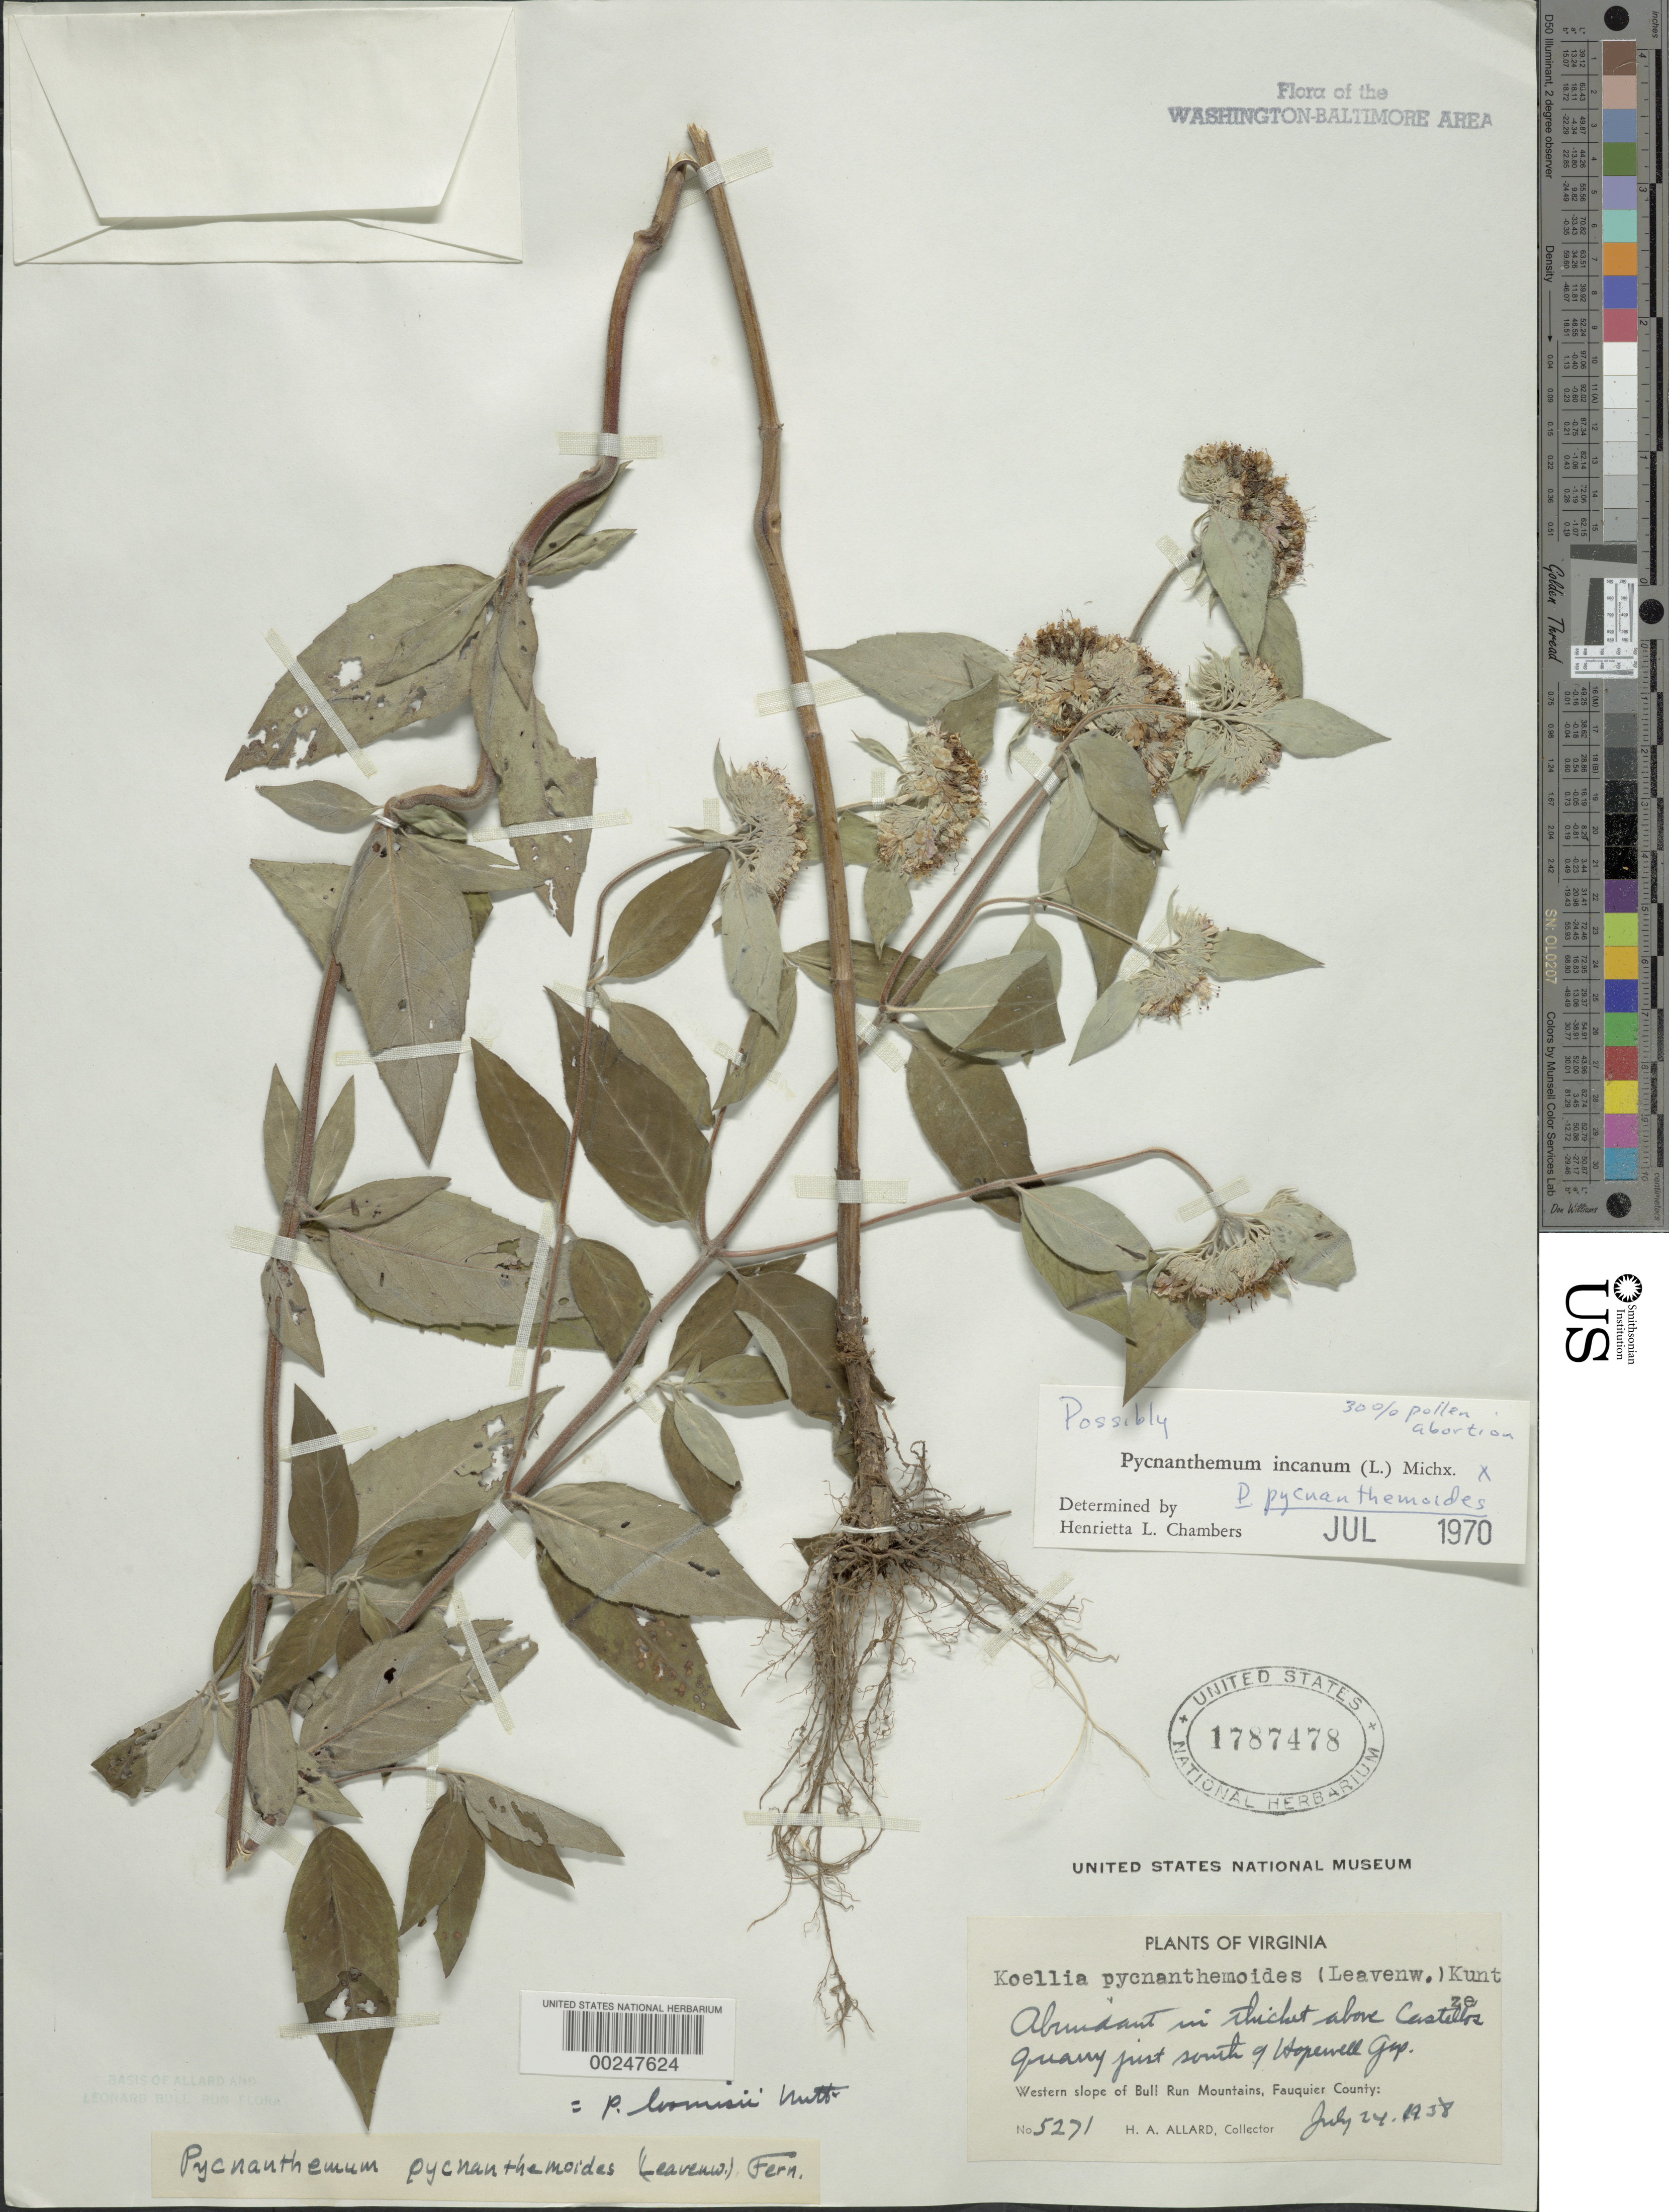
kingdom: Plantae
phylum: Tracheophyta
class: Magnoliopsida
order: Lamiales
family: Lamiaceae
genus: Pycnanthemum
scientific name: Pycnanthemum incanum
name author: (L.) Michx.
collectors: H. A. Allard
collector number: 5271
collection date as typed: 24 Jul 1938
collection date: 1938-07-24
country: United States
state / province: Virginia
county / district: Fauquier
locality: Western slope of Bull Run Mt, above Castellos Quarry just south of Hopewell Gap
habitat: In thicket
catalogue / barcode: US 1787478